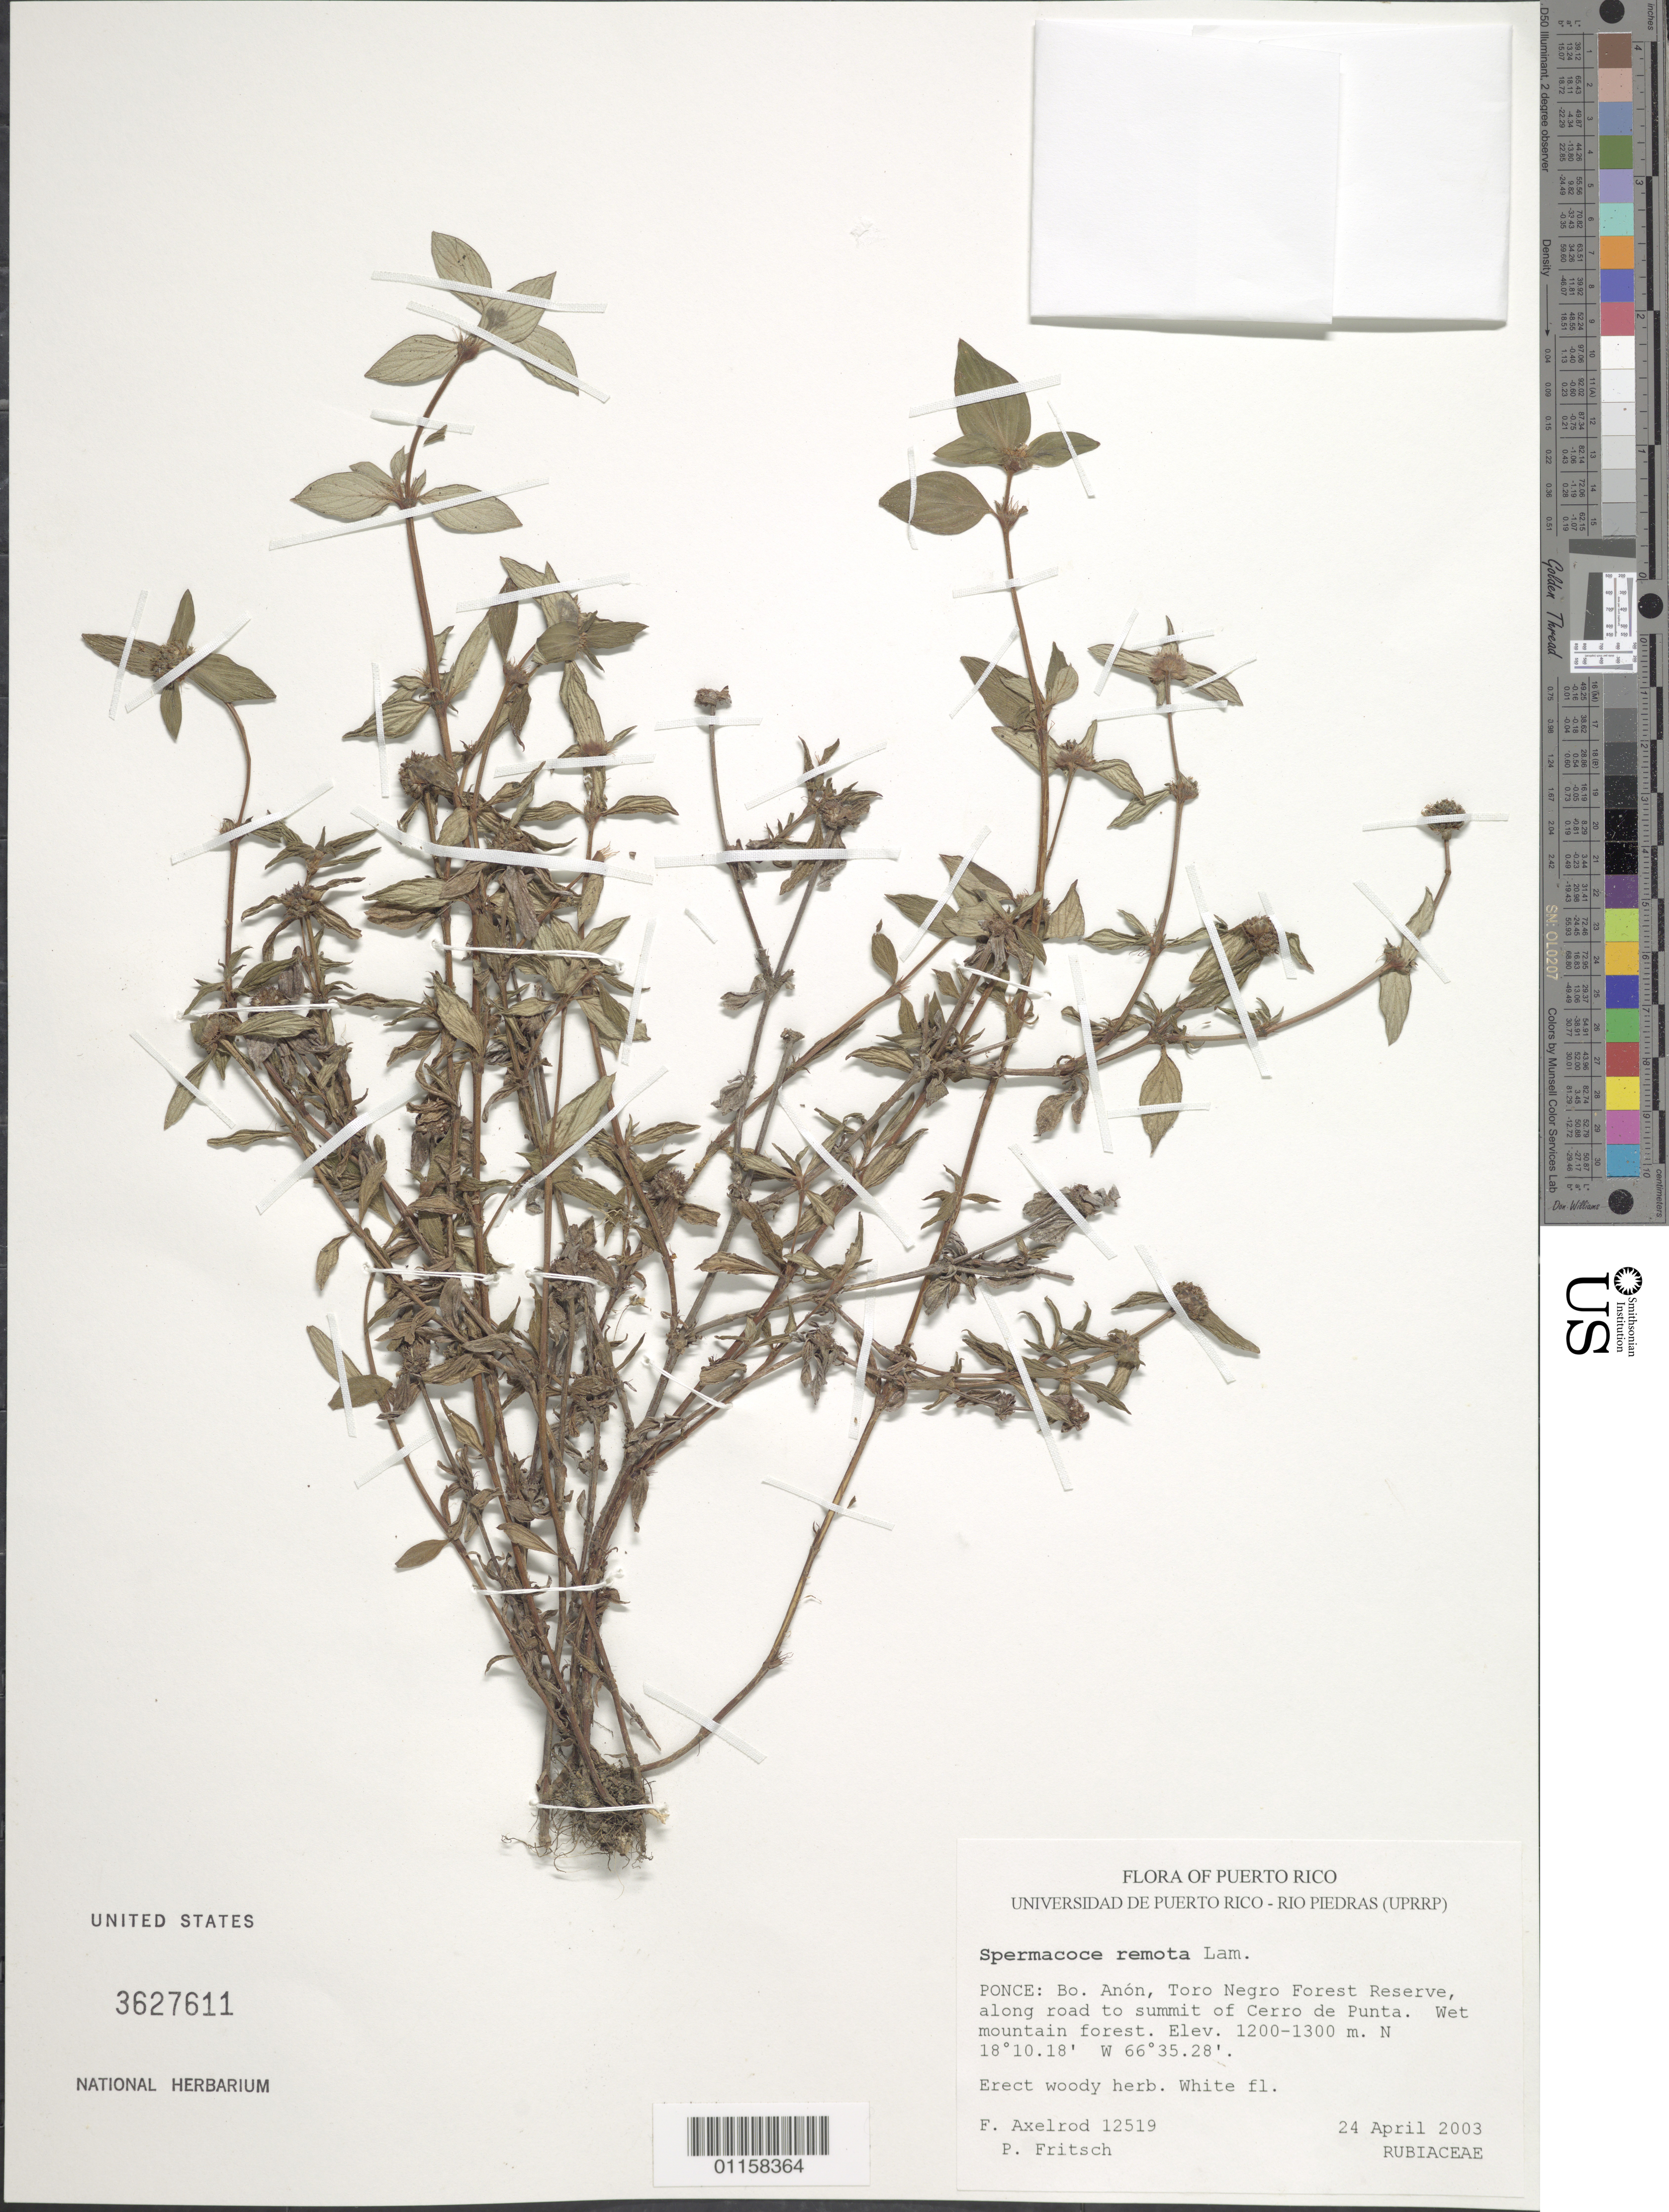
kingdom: Plantae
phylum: Tracheophyta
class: Magnoliopsida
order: Gentianales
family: Rubiaceae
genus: Spermacoce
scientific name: Spermacoce remota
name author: Lam.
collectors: F. S. Axelrod & P. W. Fritsch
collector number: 12519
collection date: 2003-04-24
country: Puerto Rico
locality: Ponce. Bo. Anón, Toro Negro Forest Reserve, along road to summit of Cerro de Punta.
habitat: Wet mountain forest.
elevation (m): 1200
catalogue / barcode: US 3627611